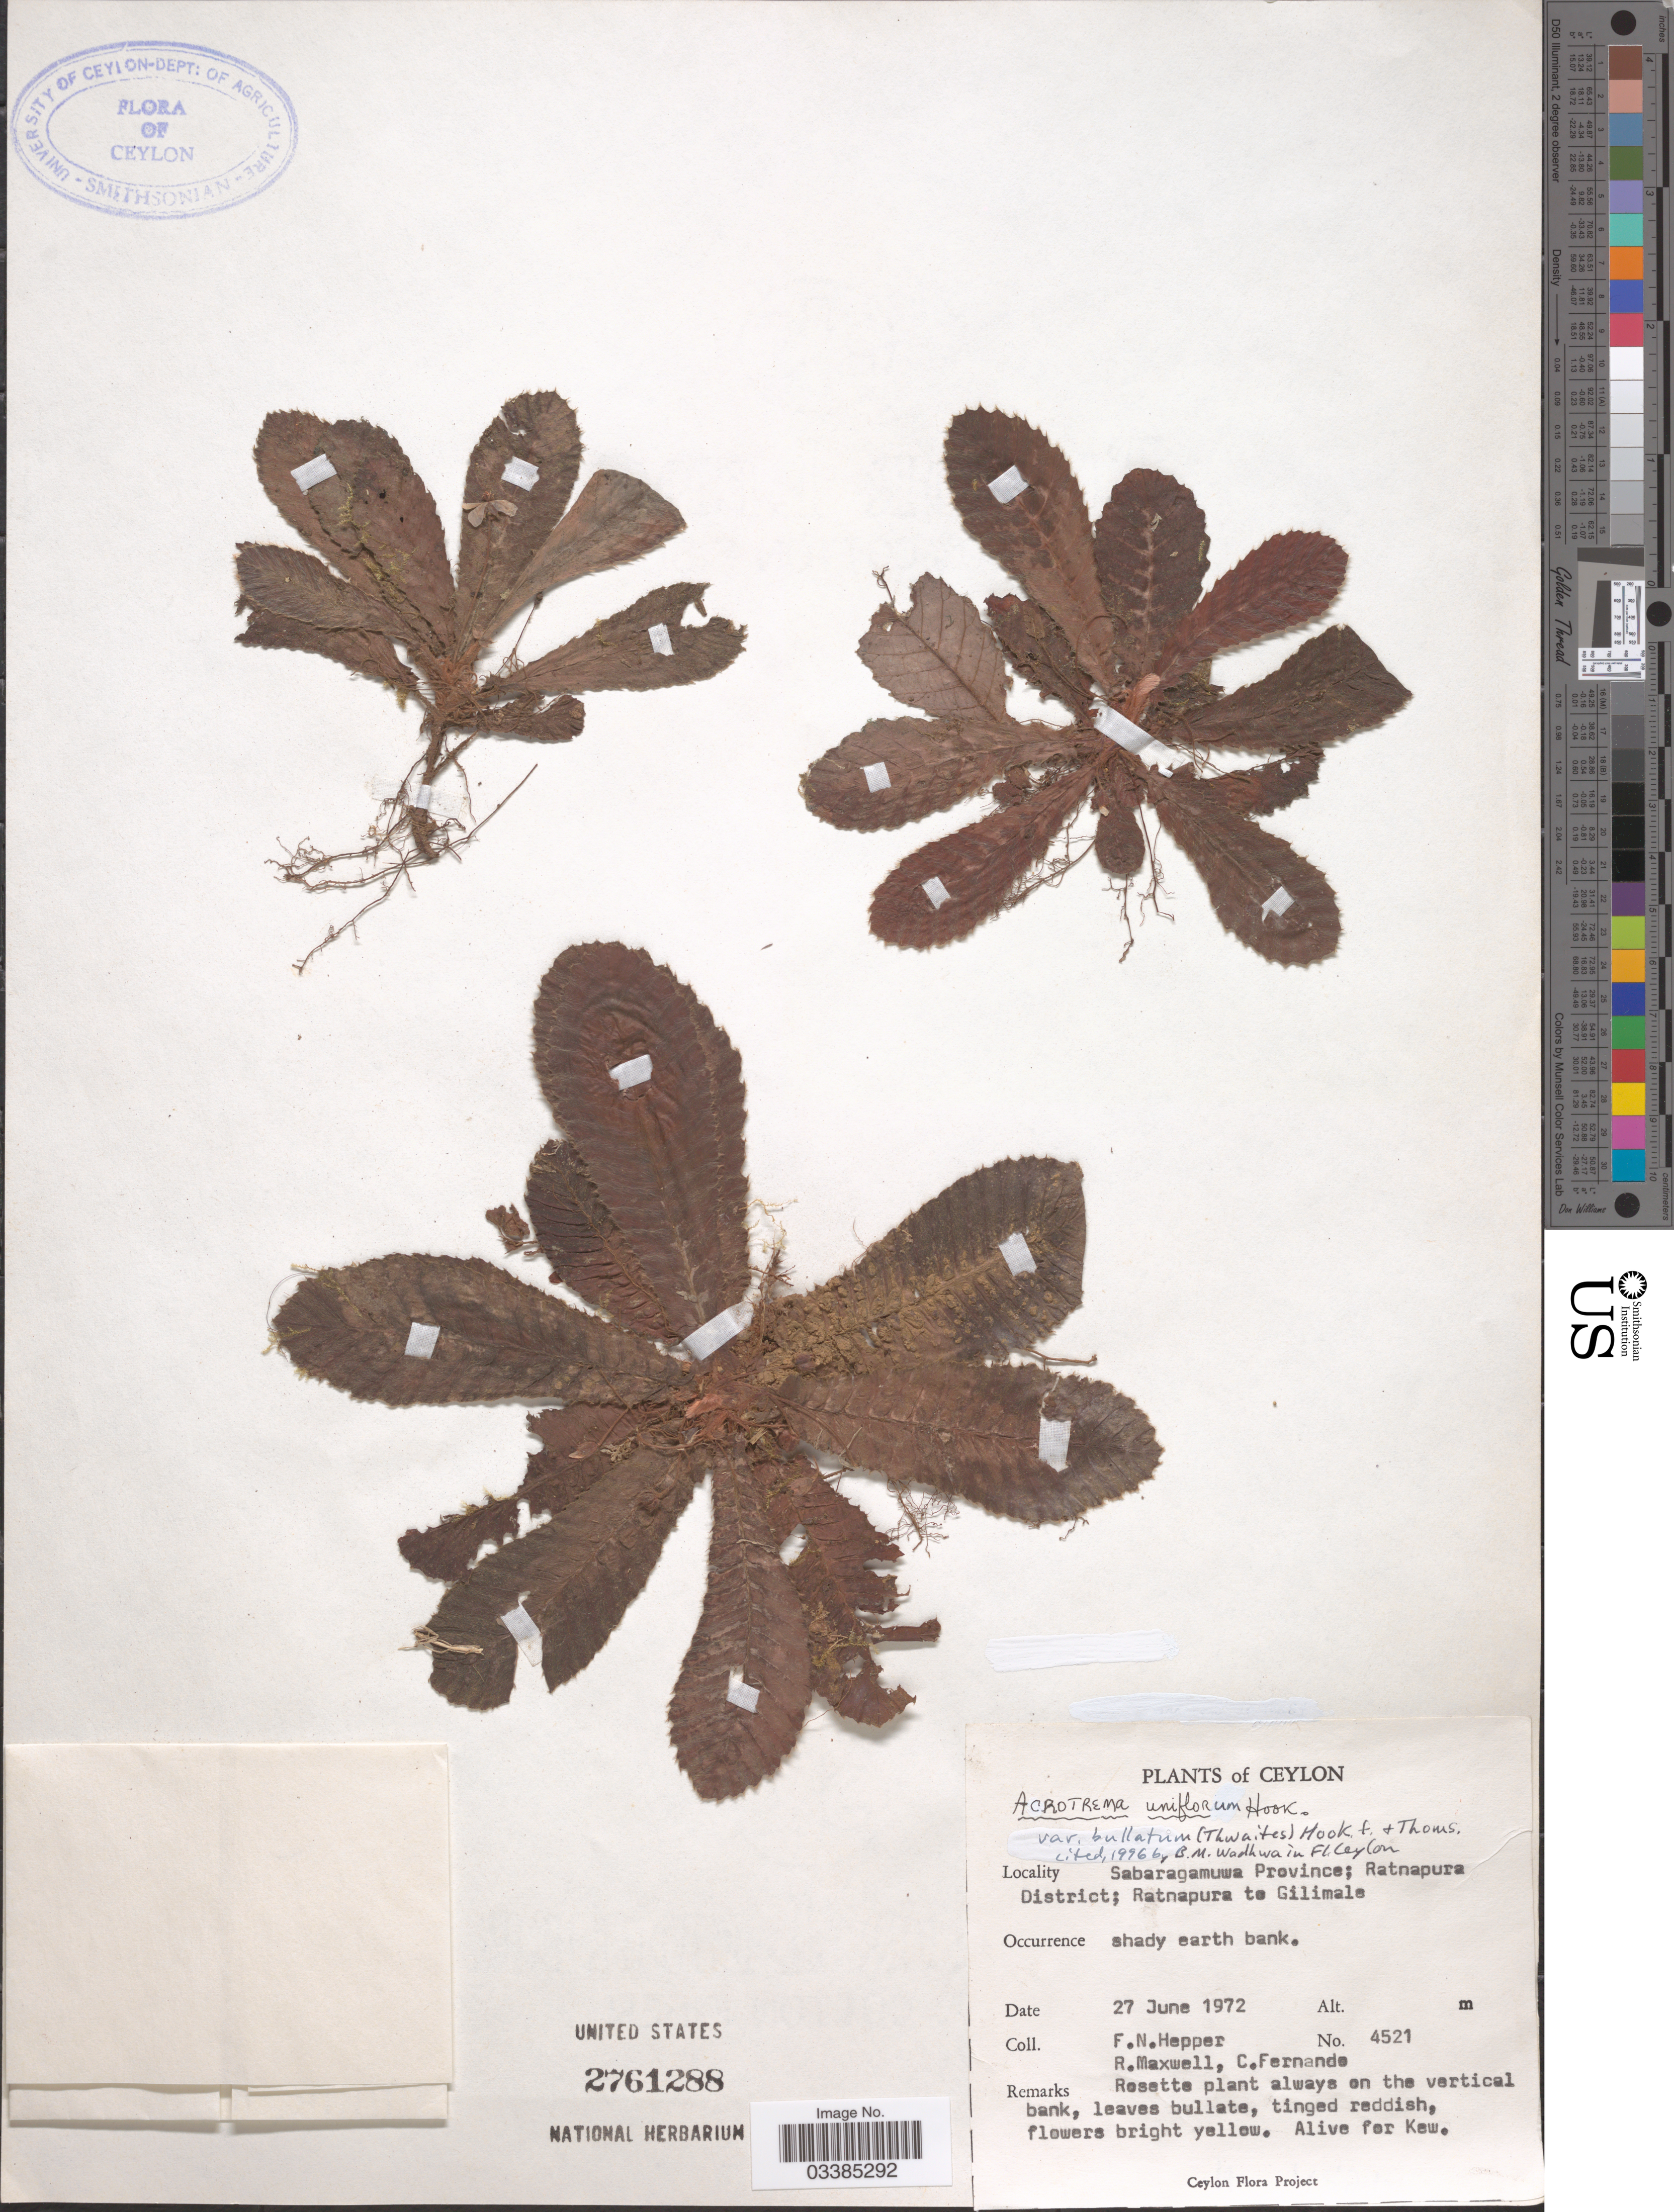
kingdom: Plantae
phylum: Tracheophyta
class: Magnoliopsida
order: Dilleniales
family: Dilleniaceae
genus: Acrotrema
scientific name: Acrotrema uniflorum var. bullatum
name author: (Thwaites) Hook. f. & Thomson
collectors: F. Hepper, R. Maxwell & C. Fernando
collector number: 4521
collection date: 1972-06-27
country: Sri Lanka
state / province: Sabaragamuwa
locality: Ceylon. Ratnapura District; Ratnapura to Gilimale.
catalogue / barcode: US 2761288